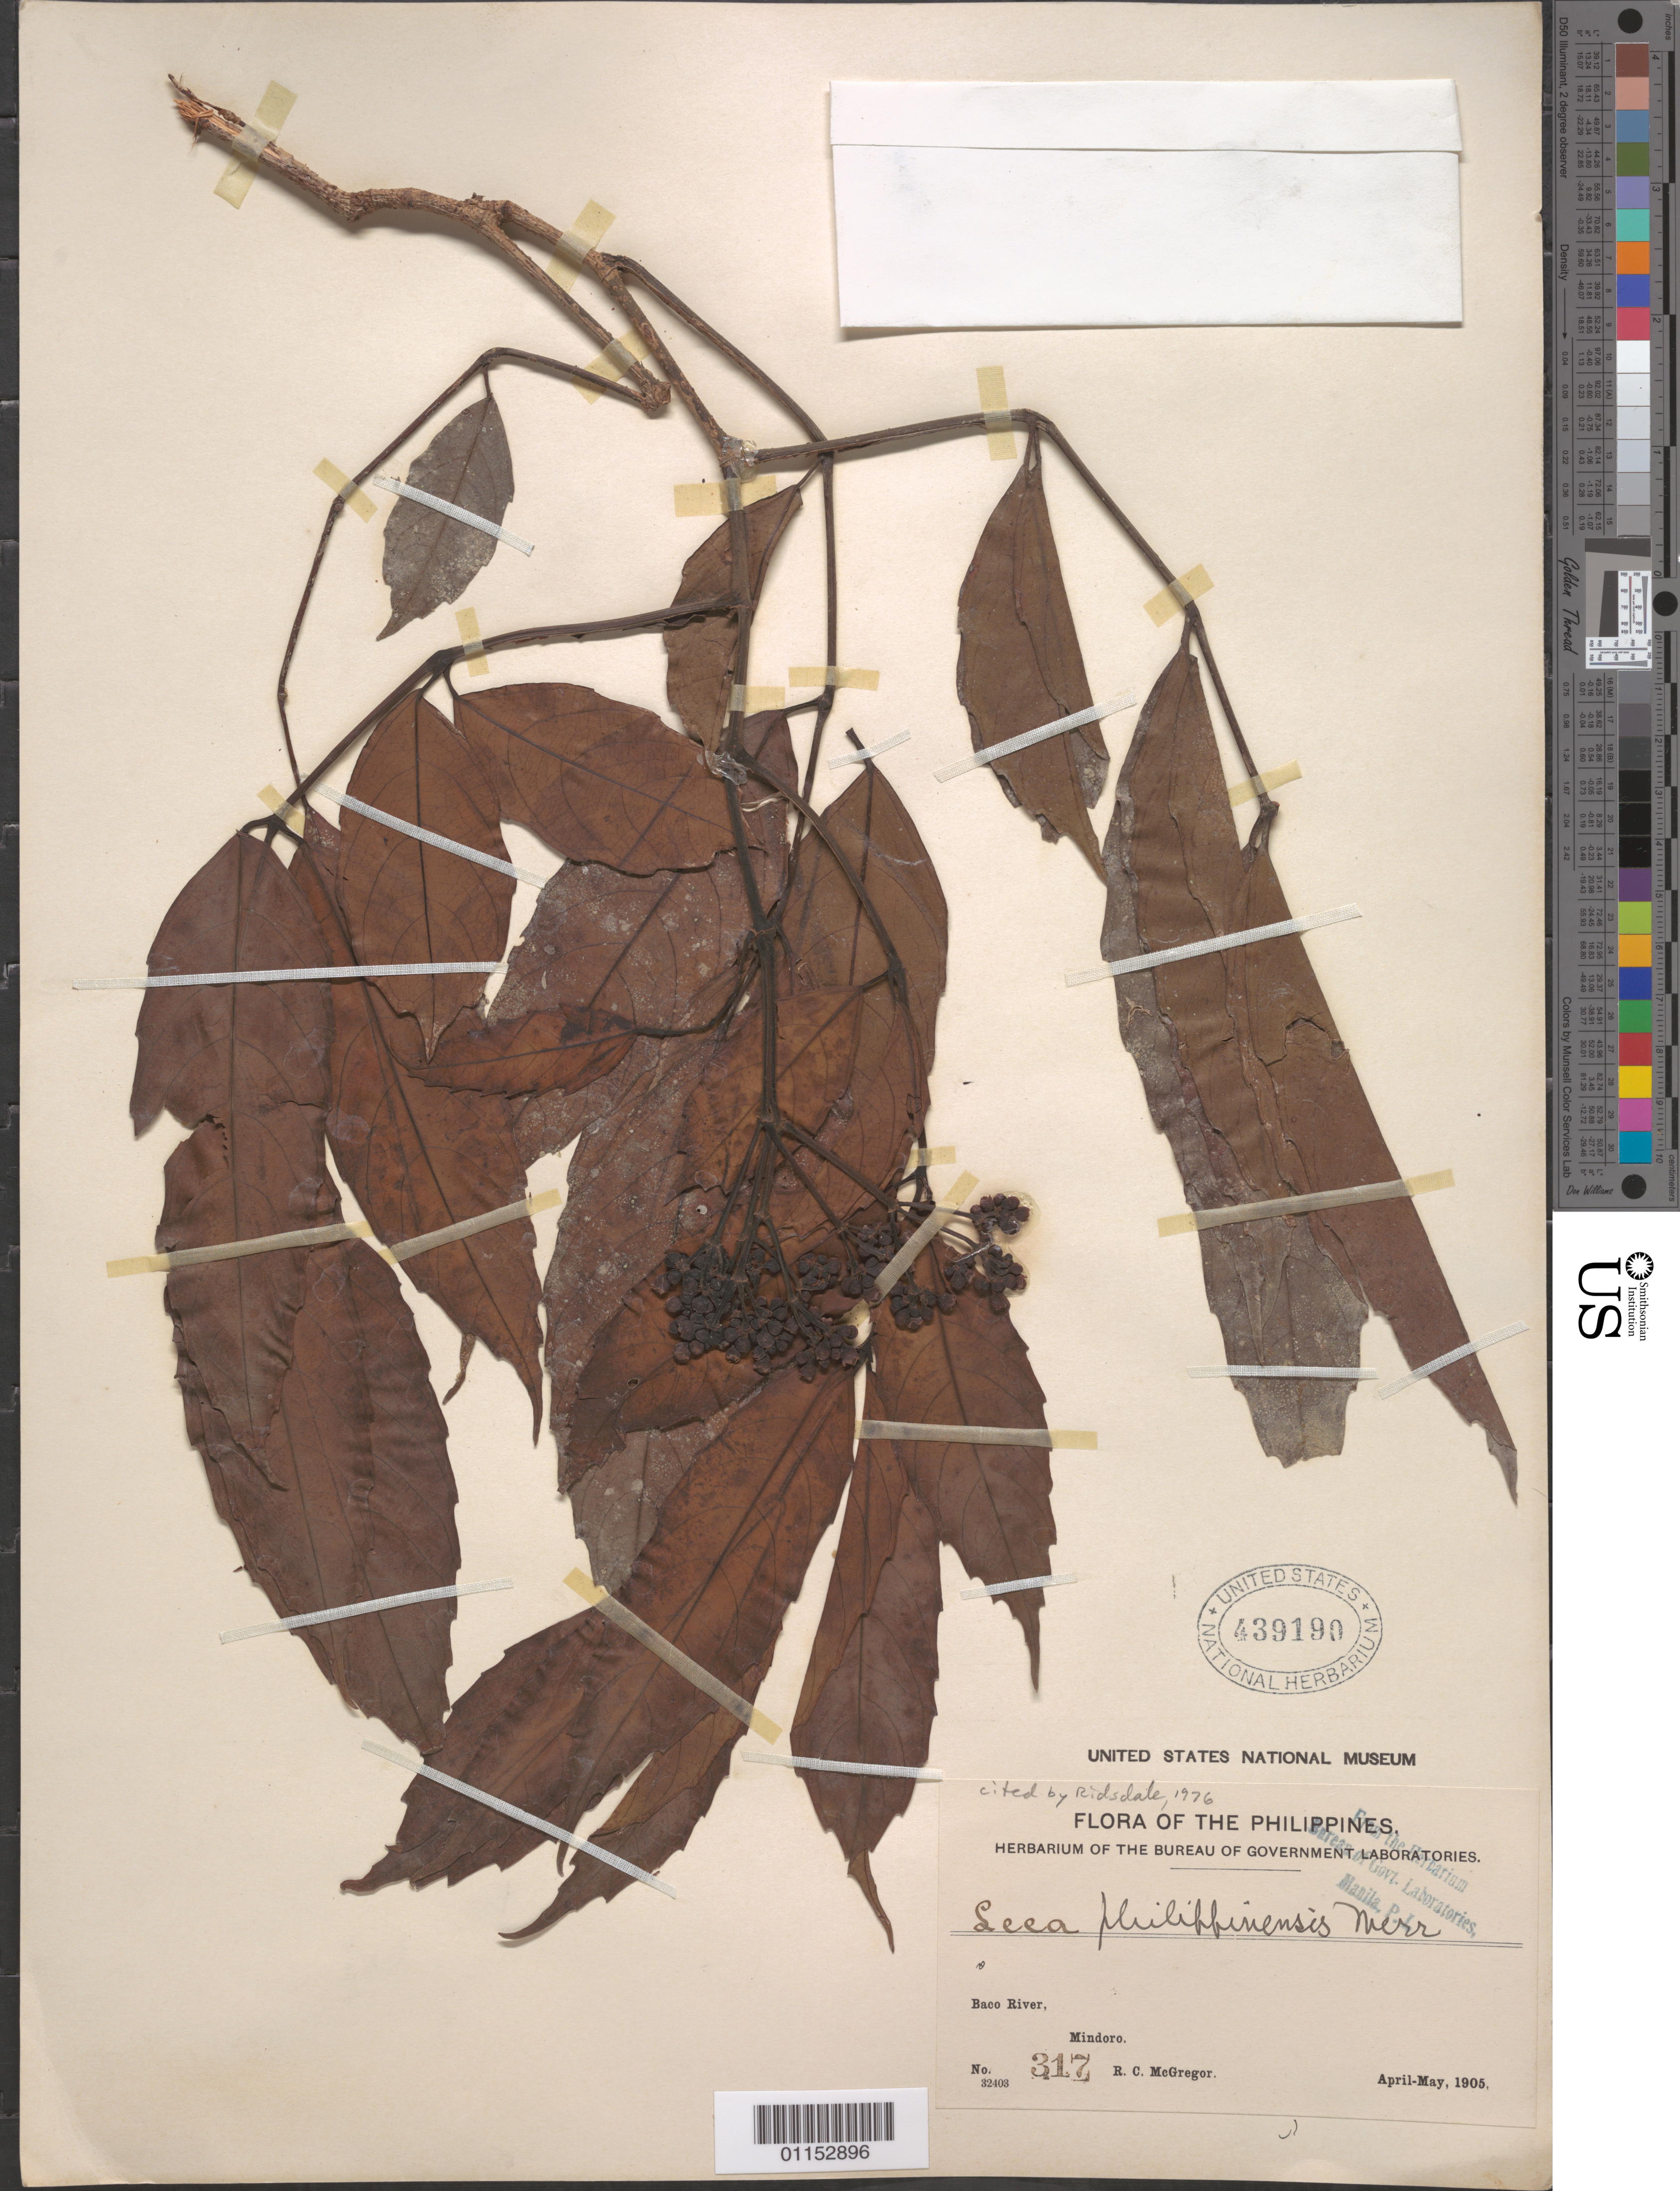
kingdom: Plantae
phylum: Tracheophyta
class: Magnoliopsida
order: Vitales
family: Vitaceae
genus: Leea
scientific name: Leea philippinensis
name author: Merr.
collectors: R. C. McGregor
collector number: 317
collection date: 1905-04/1905-05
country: Philippines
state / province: Mimaropa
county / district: Mindoro Oriental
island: Mindoro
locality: Baco River.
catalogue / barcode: US 439190